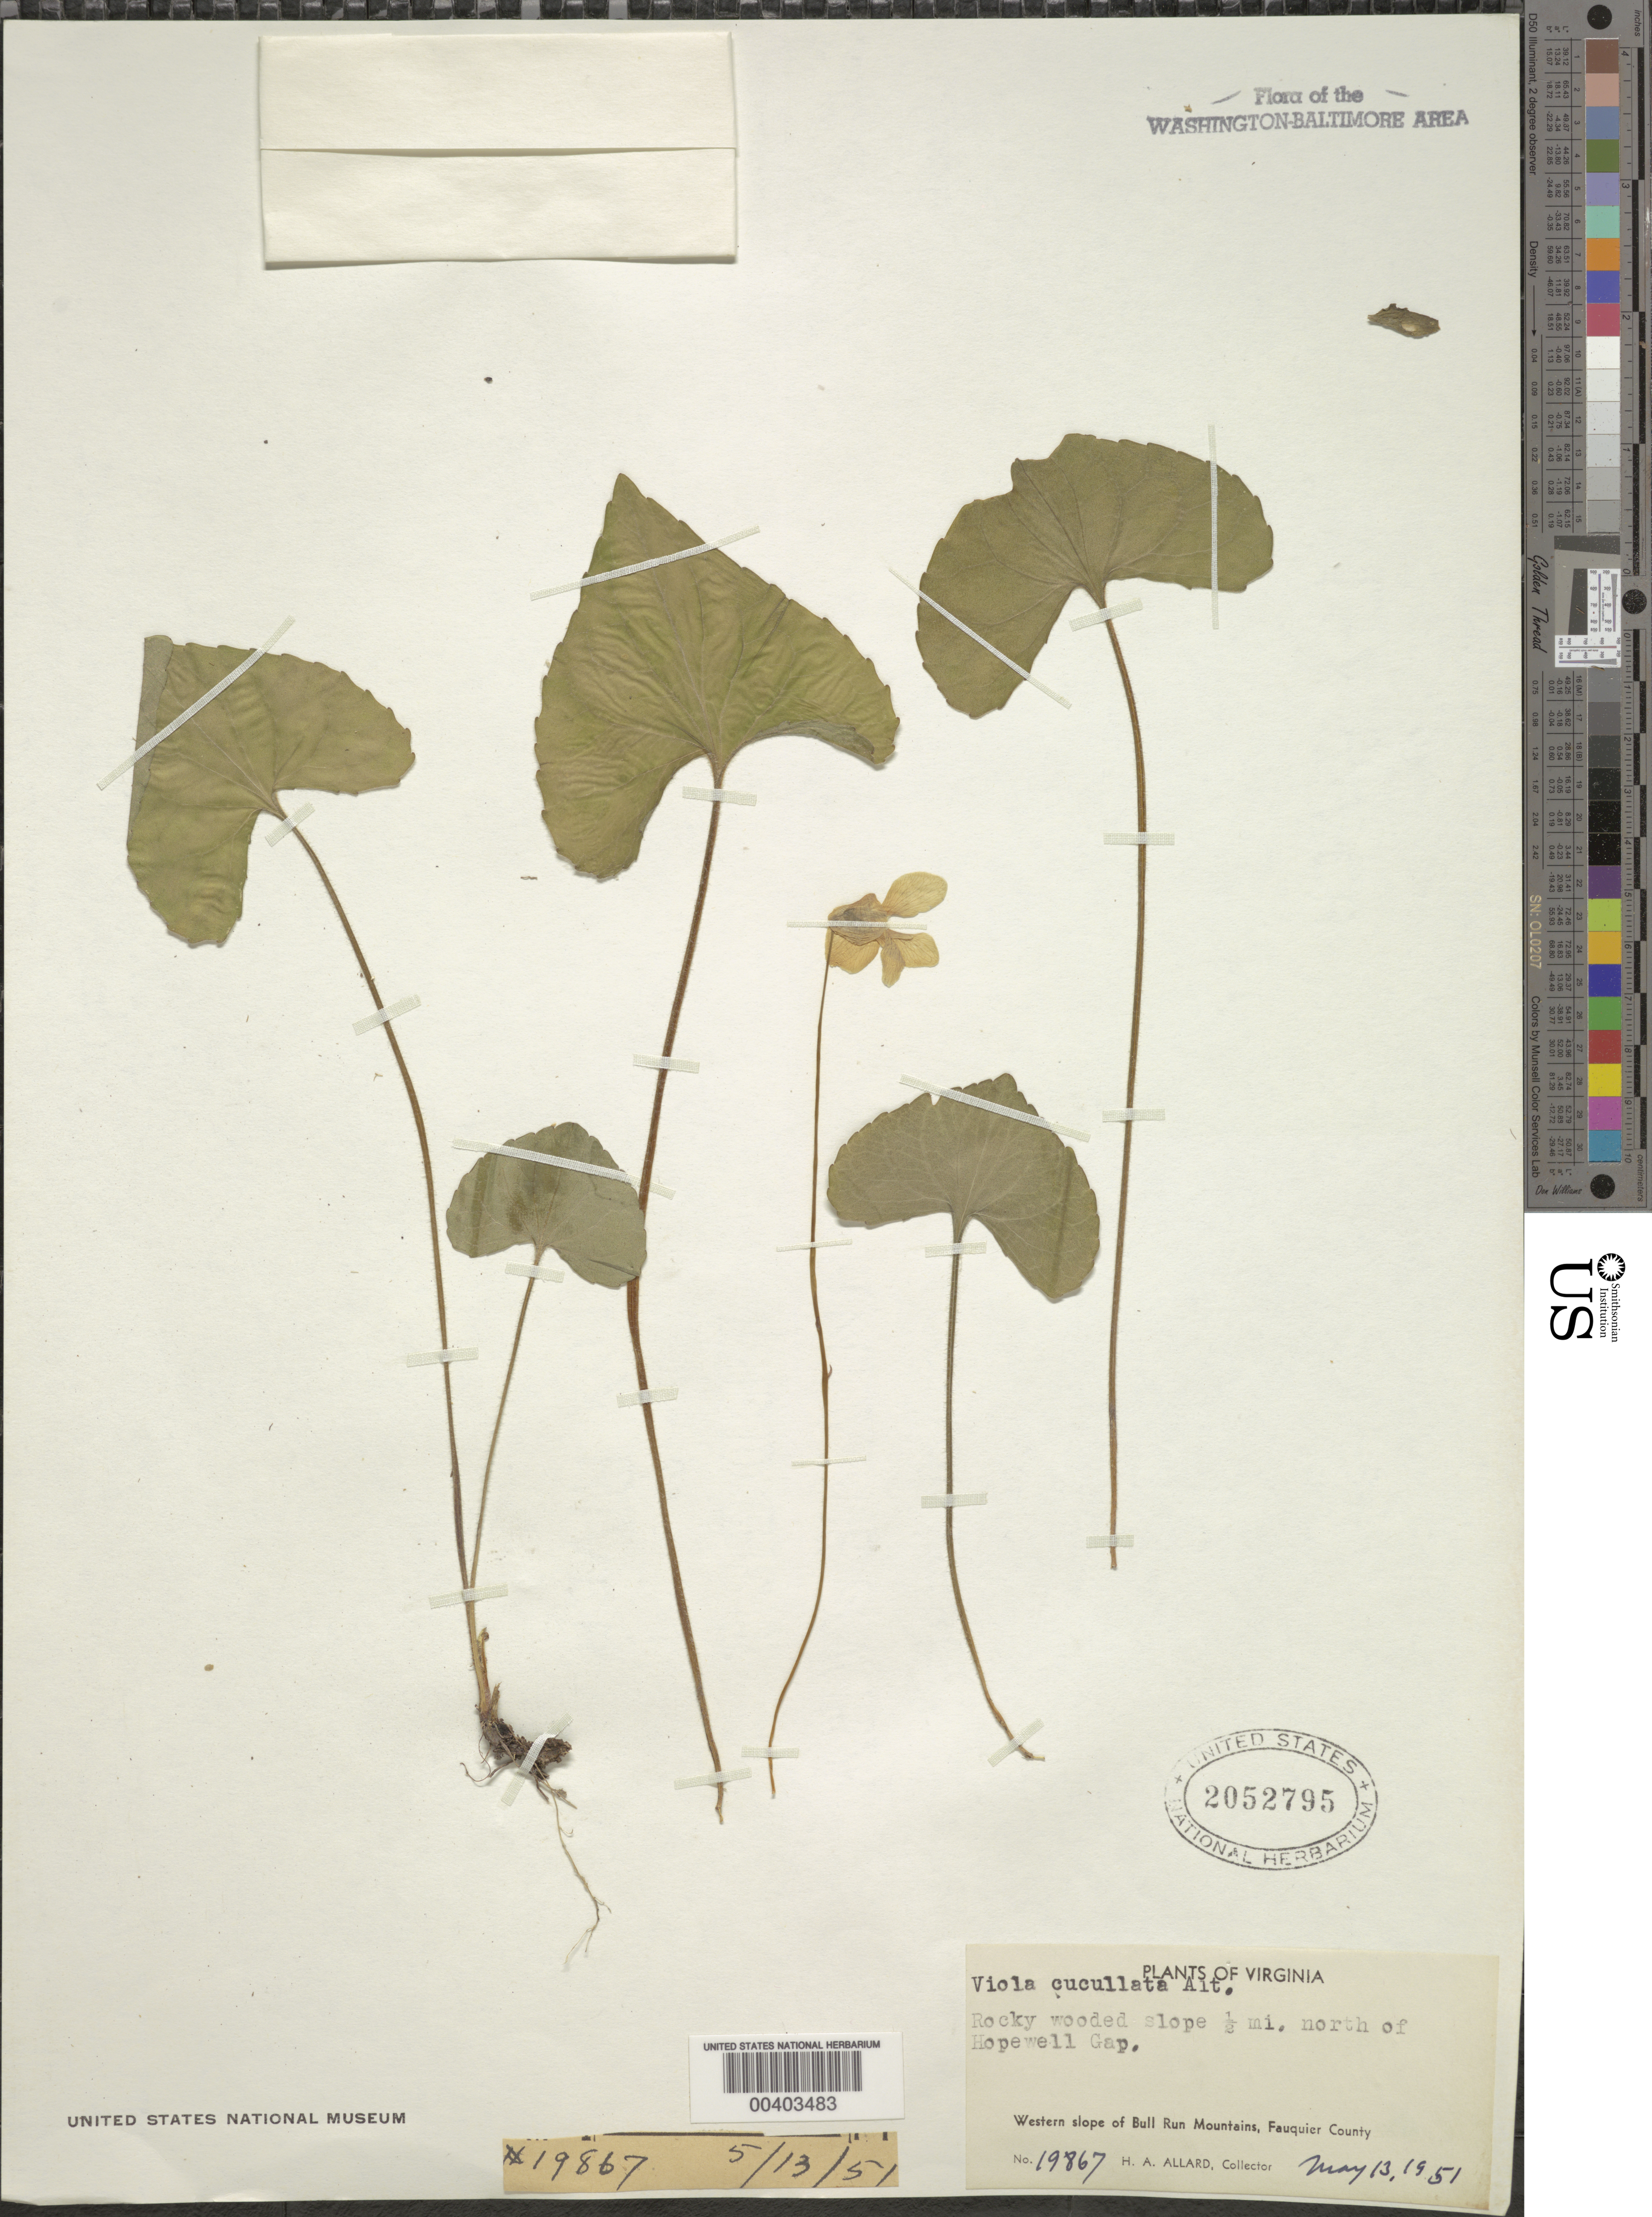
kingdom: Plantae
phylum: Tracheophyta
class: Magnoliopsida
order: Malpighiales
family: Violaceae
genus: Viola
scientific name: Viola cucullata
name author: Aiton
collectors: H. A. Allard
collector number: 19867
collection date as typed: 13 May 1951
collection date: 1951-05-13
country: United States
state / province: Virginia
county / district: Fauquier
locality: North of Hopewell Gap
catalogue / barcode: US 2052795